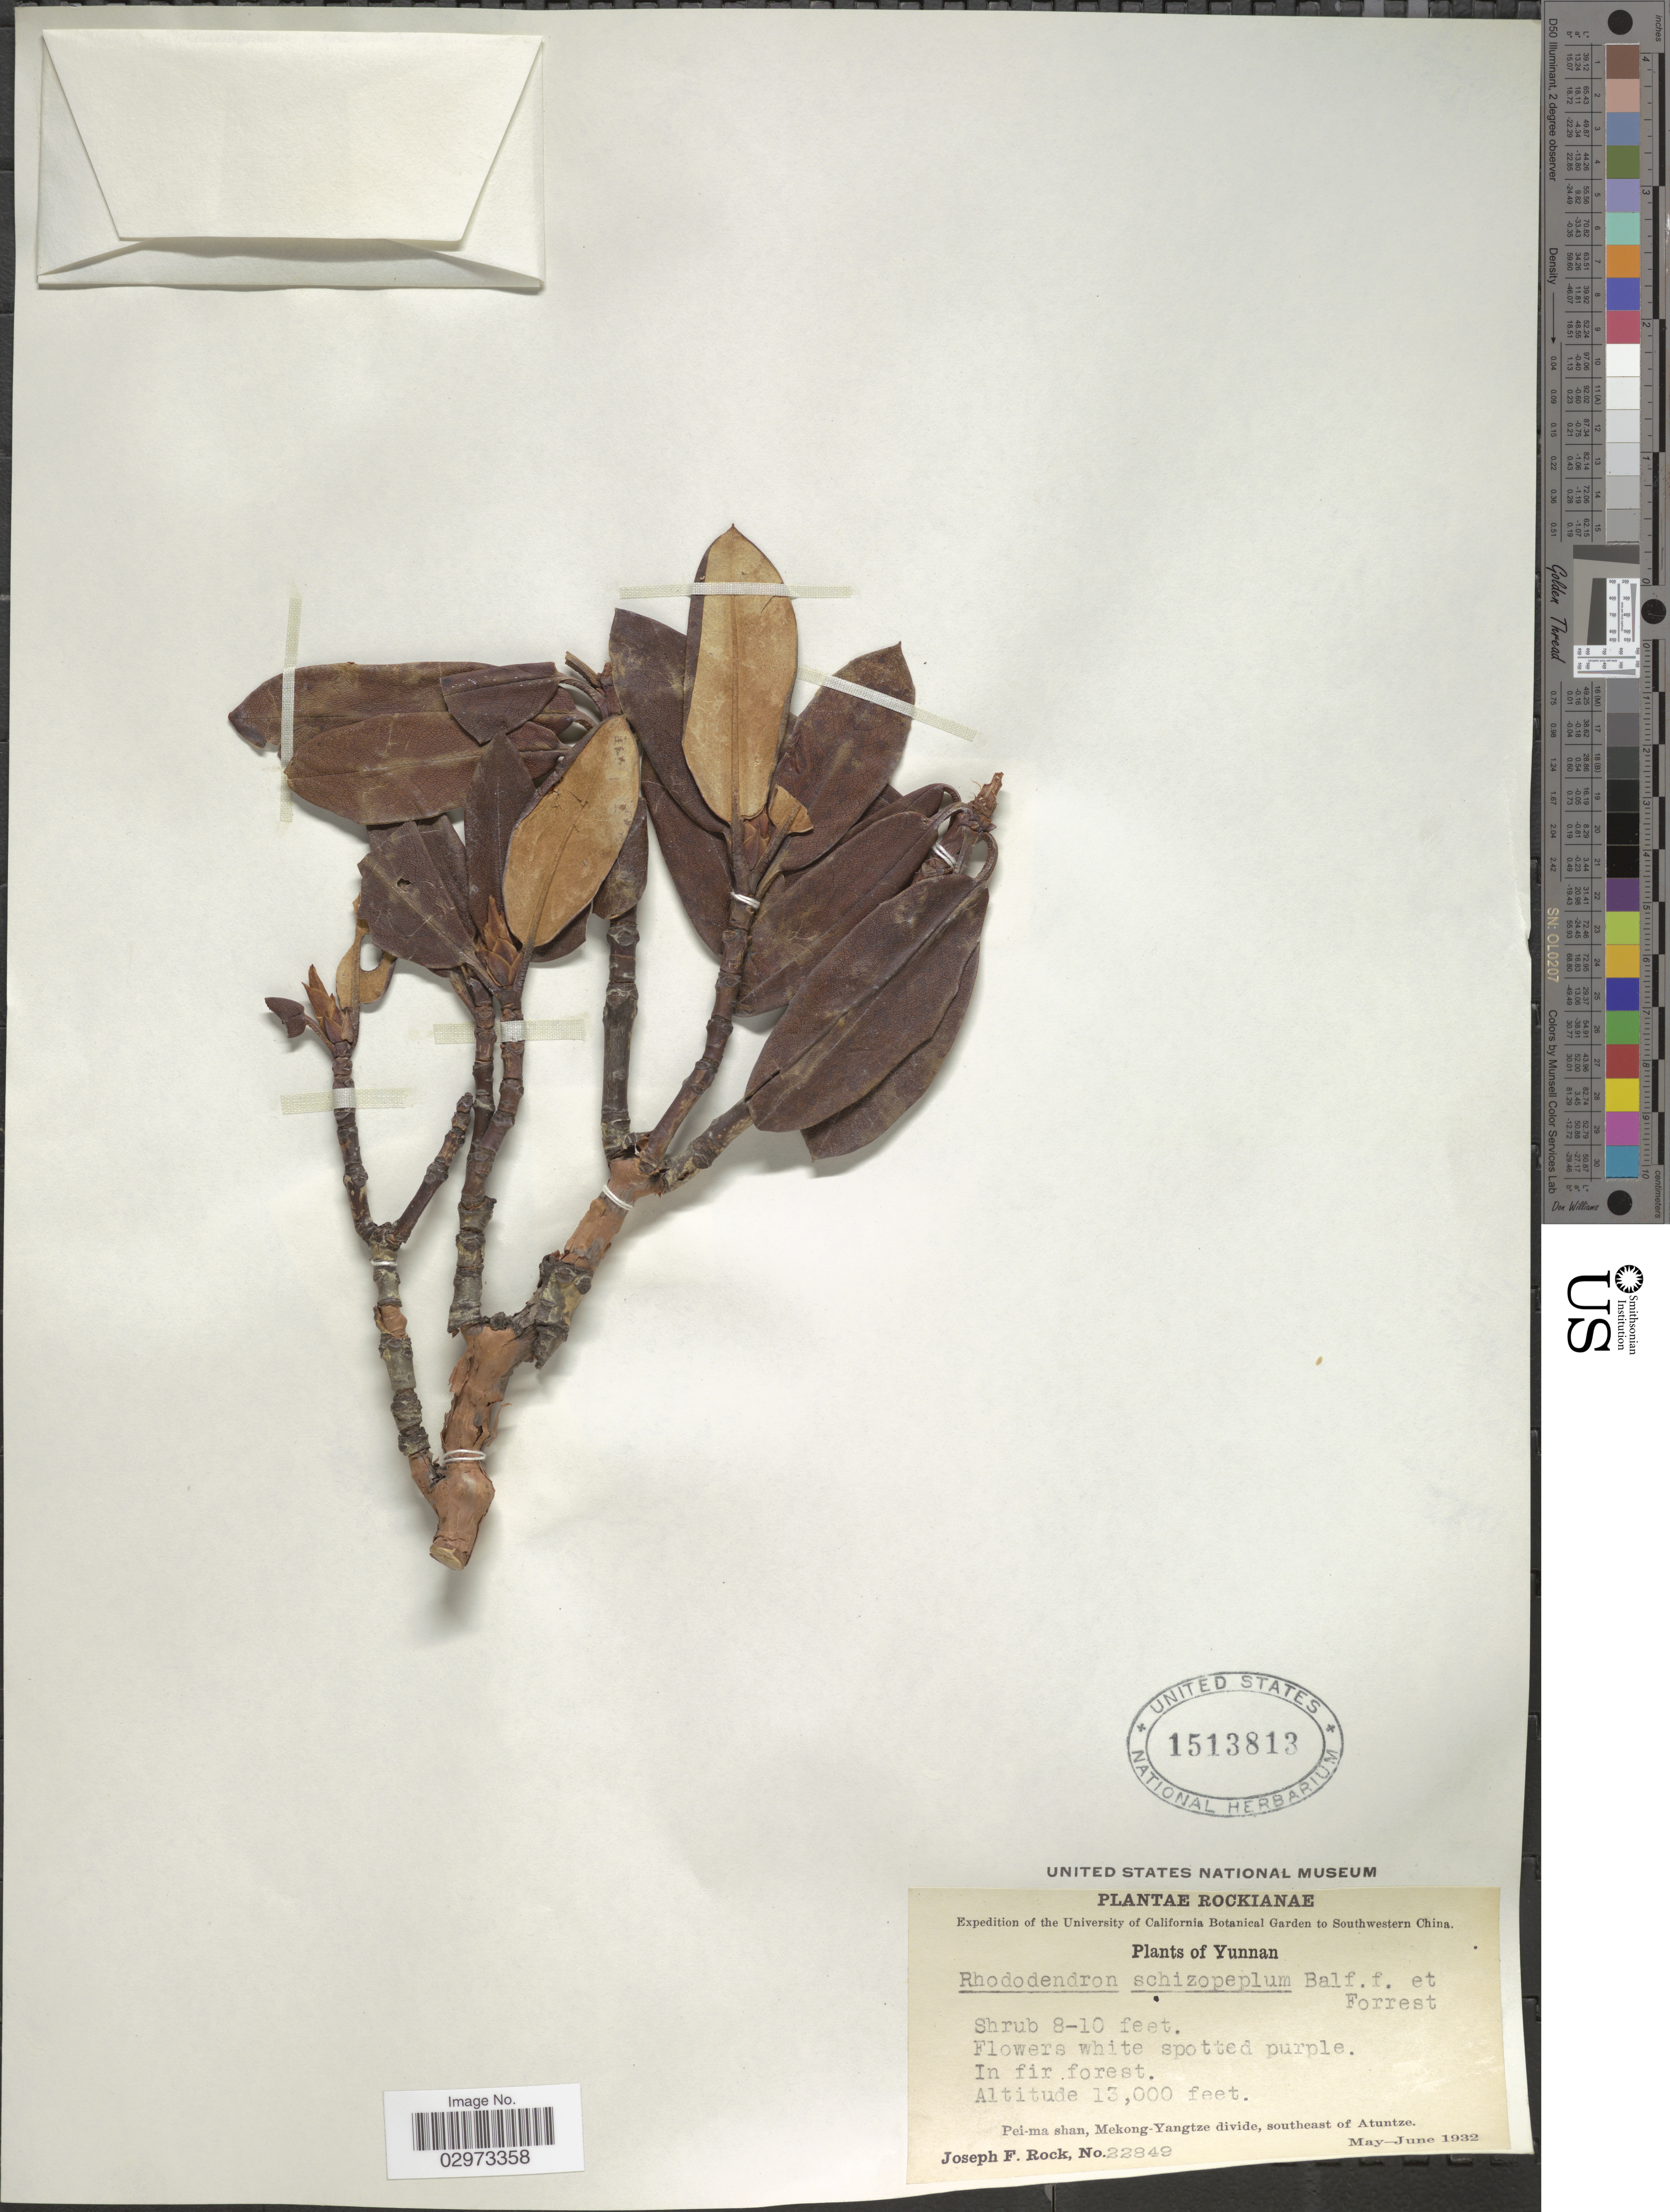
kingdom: Plantae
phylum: Tracheophyta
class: Magnoliopsida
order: Ericales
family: Ericaceae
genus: Rhododendron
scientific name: Rhododendron schizopeplum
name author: Balf. f. & Forrest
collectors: J. F. Rock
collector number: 22849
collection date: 1932-05/1932-06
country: China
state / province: Yunnan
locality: Southwestern China. In fir forest. Pei-ma shan, Mekong-Yangtze divide, southeast of Atuntze.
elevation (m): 3962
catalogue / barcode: US 1513813